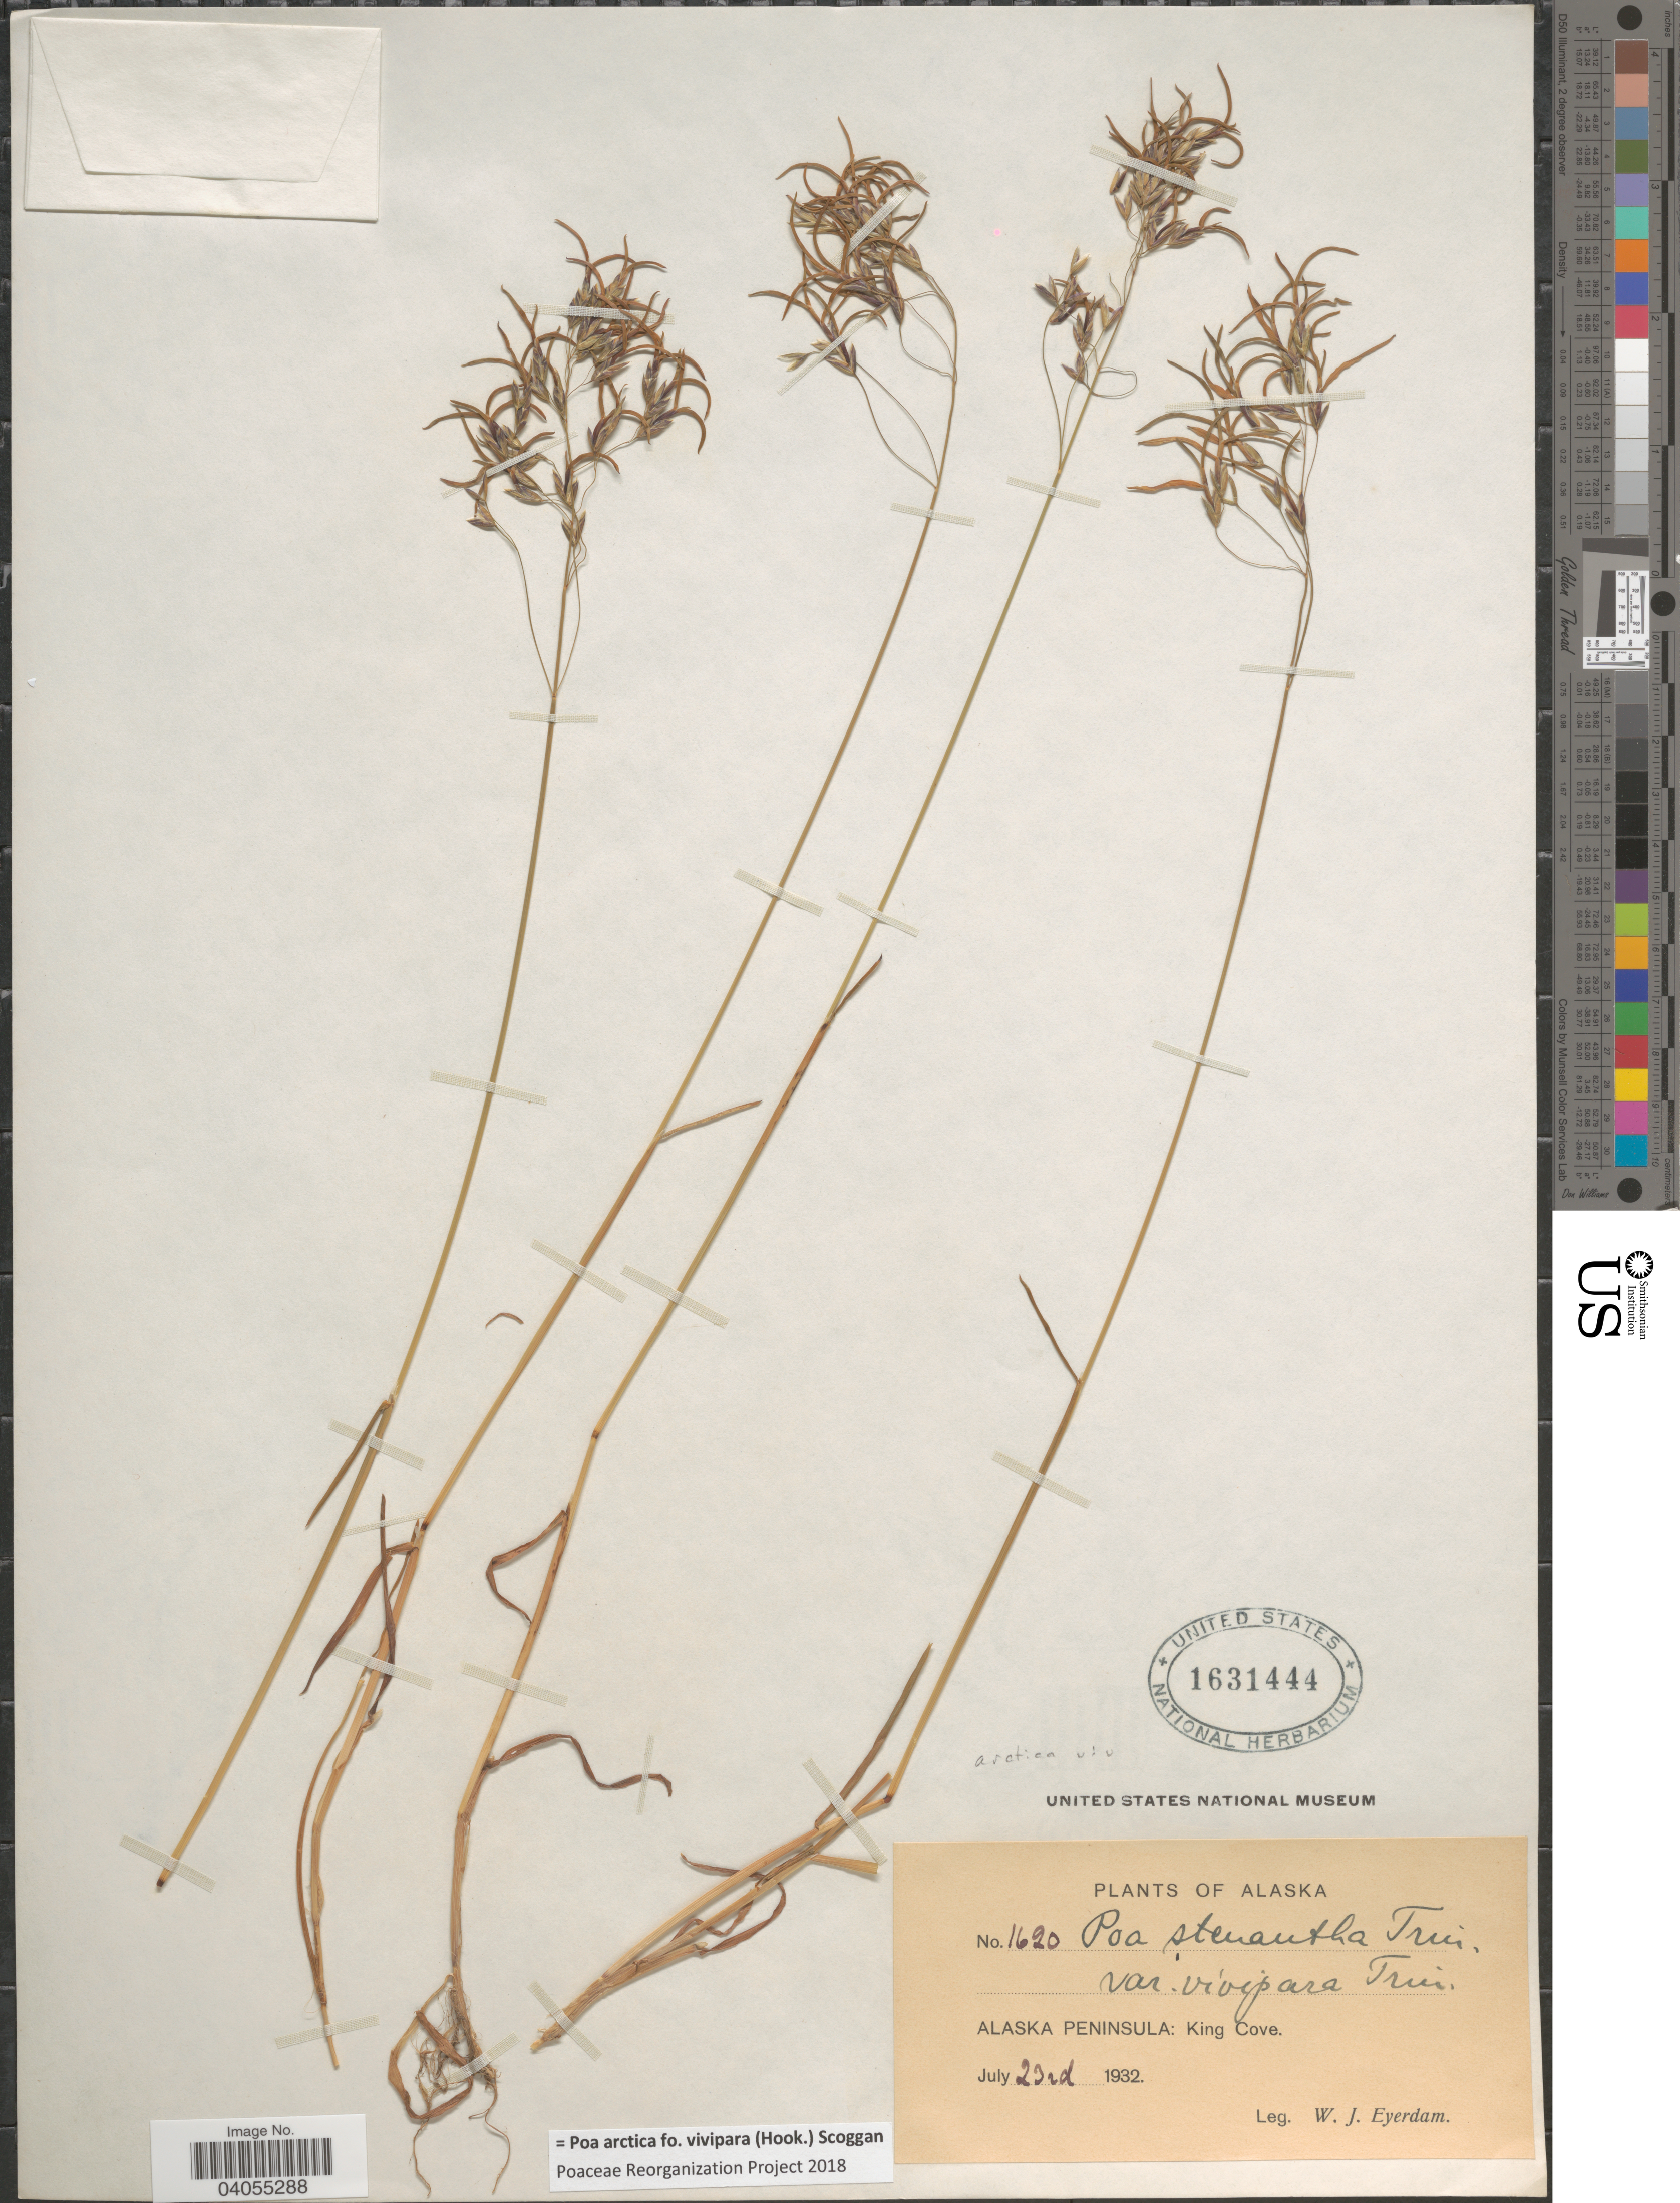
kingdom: Plantae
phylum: Tracheophyta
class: Liliopsida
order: Poales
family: Poaceae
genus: Poa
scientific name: Poa arctica f. vivipara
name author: (Hook.) Scoggan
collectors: W. J. Eyerdam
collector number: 1620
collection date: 1932-07-23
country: United States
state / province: Alaska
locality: Alaska Peninsula: King Cove.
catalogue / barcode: US 1631444